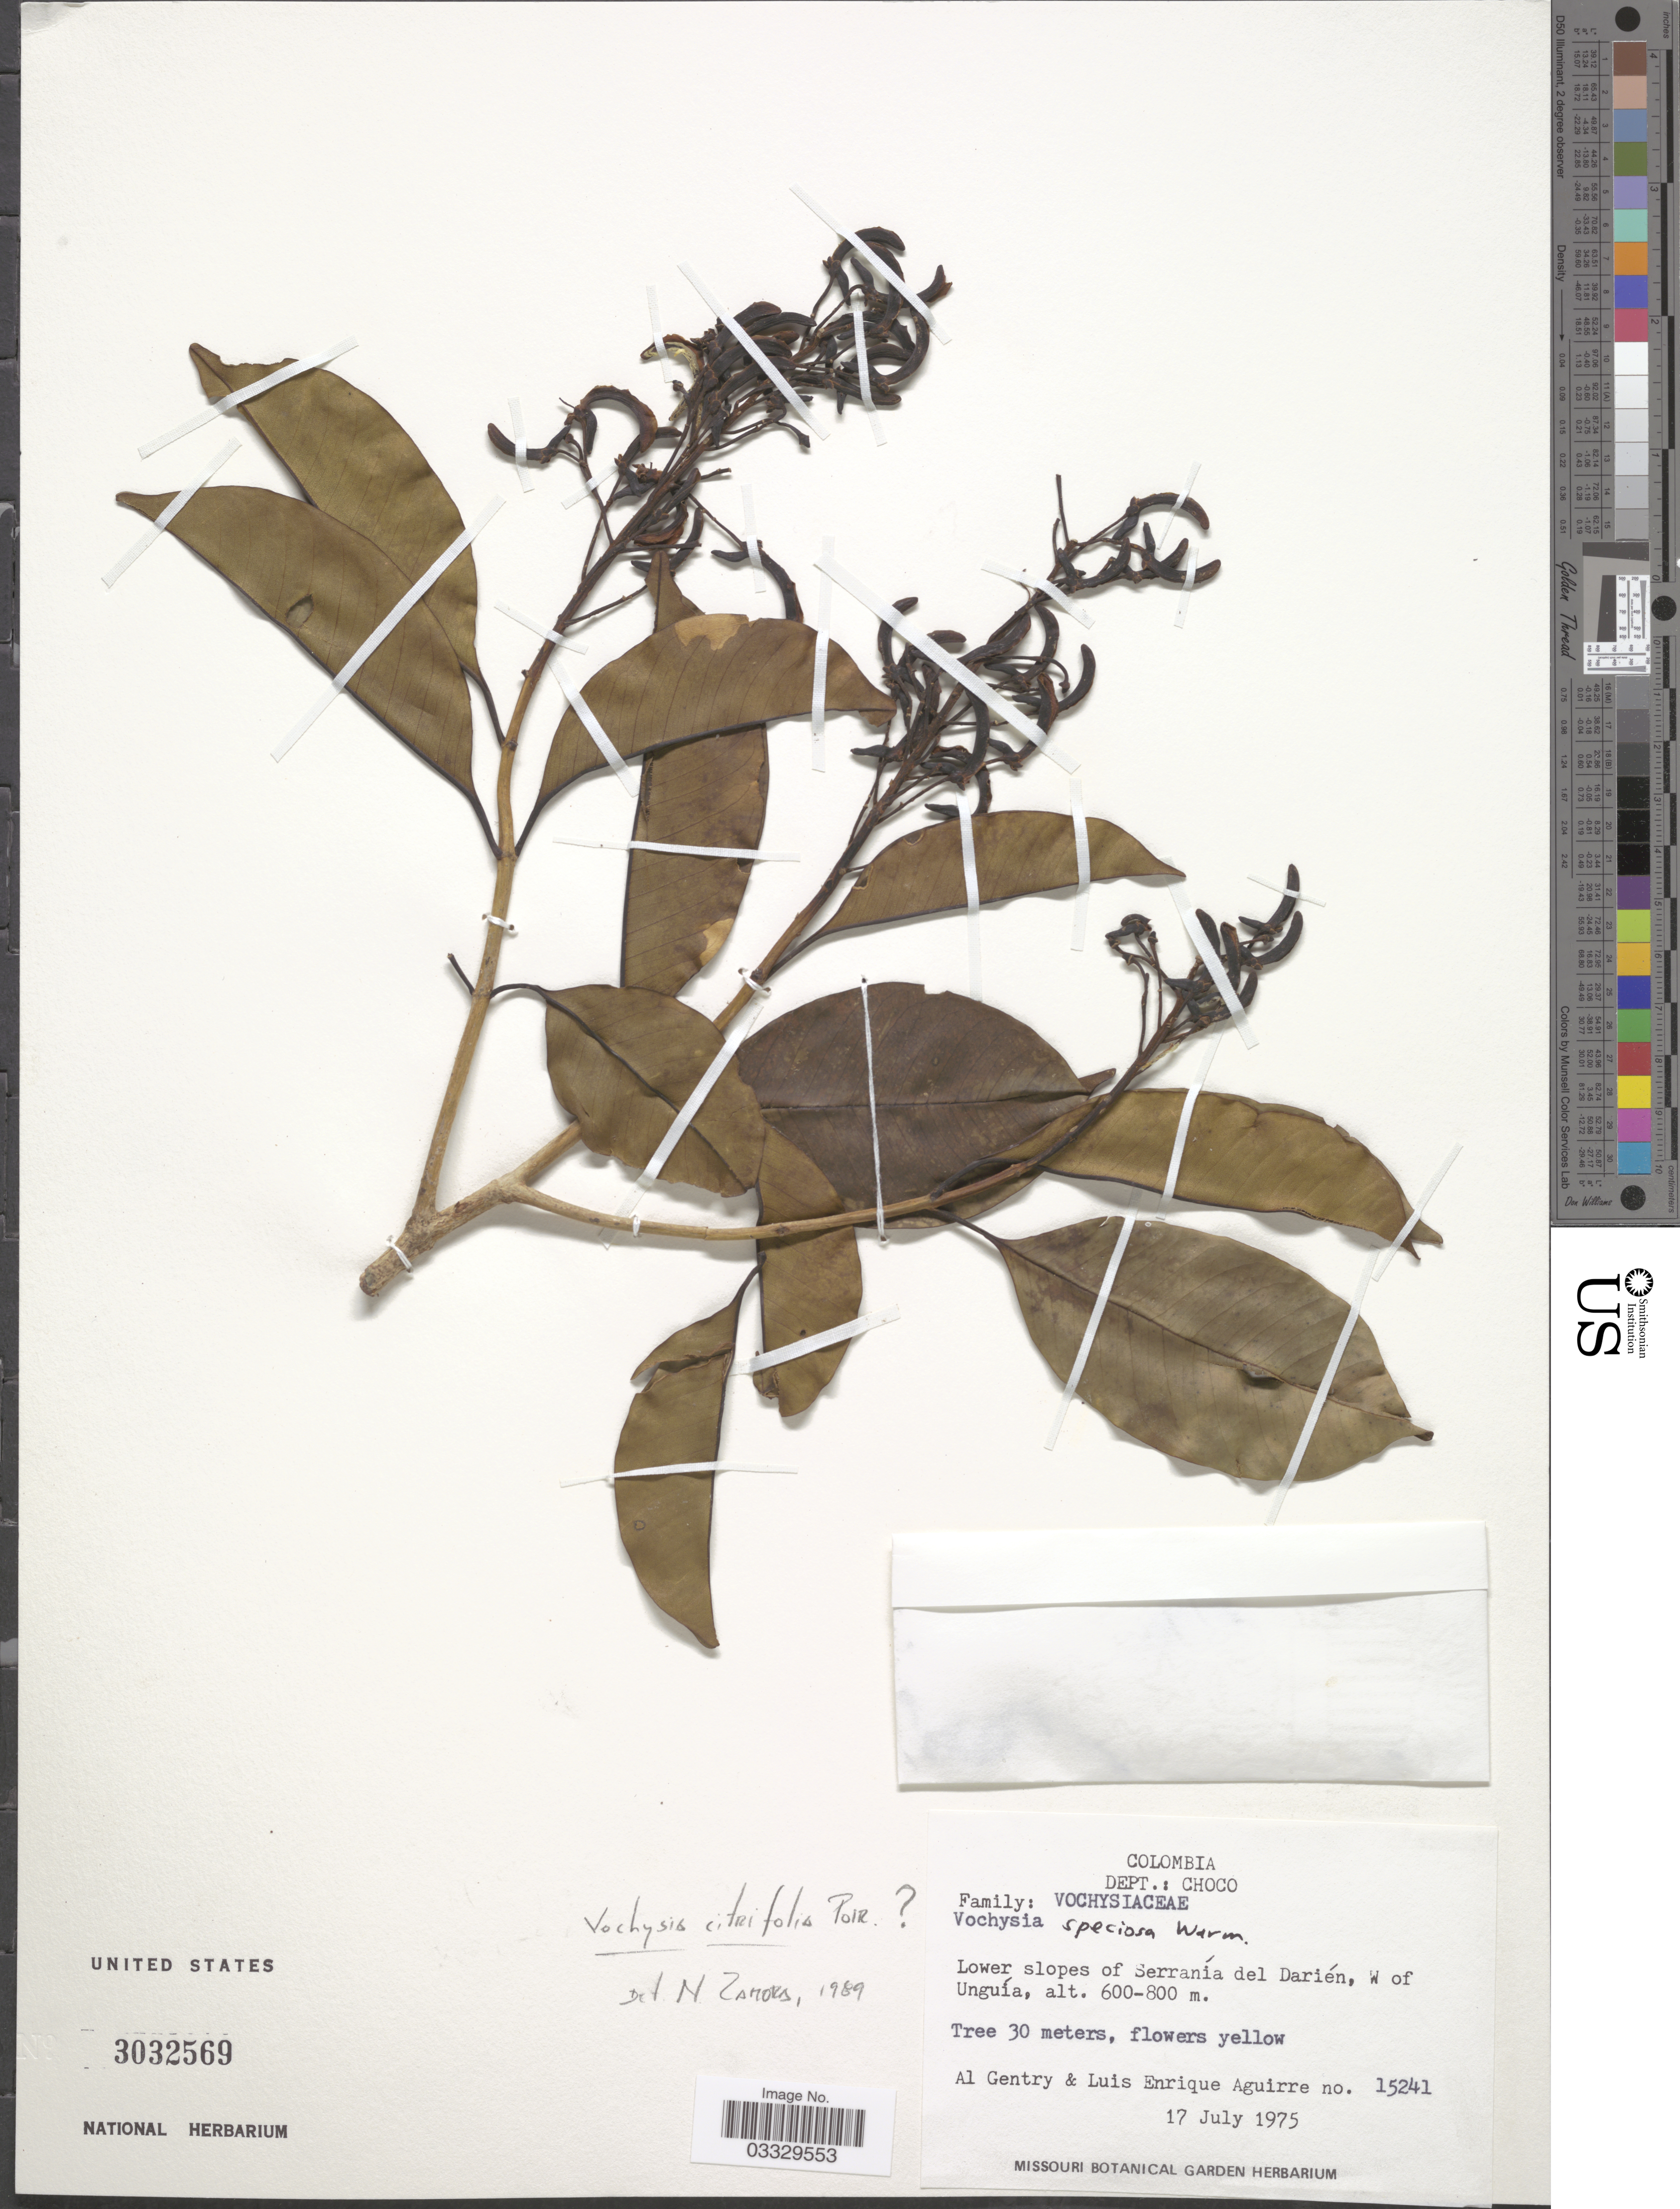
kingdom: Plantae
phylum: Tracheophyta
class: Magnoliopsida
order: Myrtales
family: Vochysiaceae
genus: Vochysia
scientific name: Vochysia citrifolia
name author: Poir.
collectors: A. H. Gentry & L. Aguirre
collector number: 15241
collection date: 1975-07-17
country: Colombia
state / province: Chocó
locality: Dept.: Choco. Lower slopes of Serranía del Darién, W of Unguía.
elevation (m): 600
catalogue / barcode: US 3032569